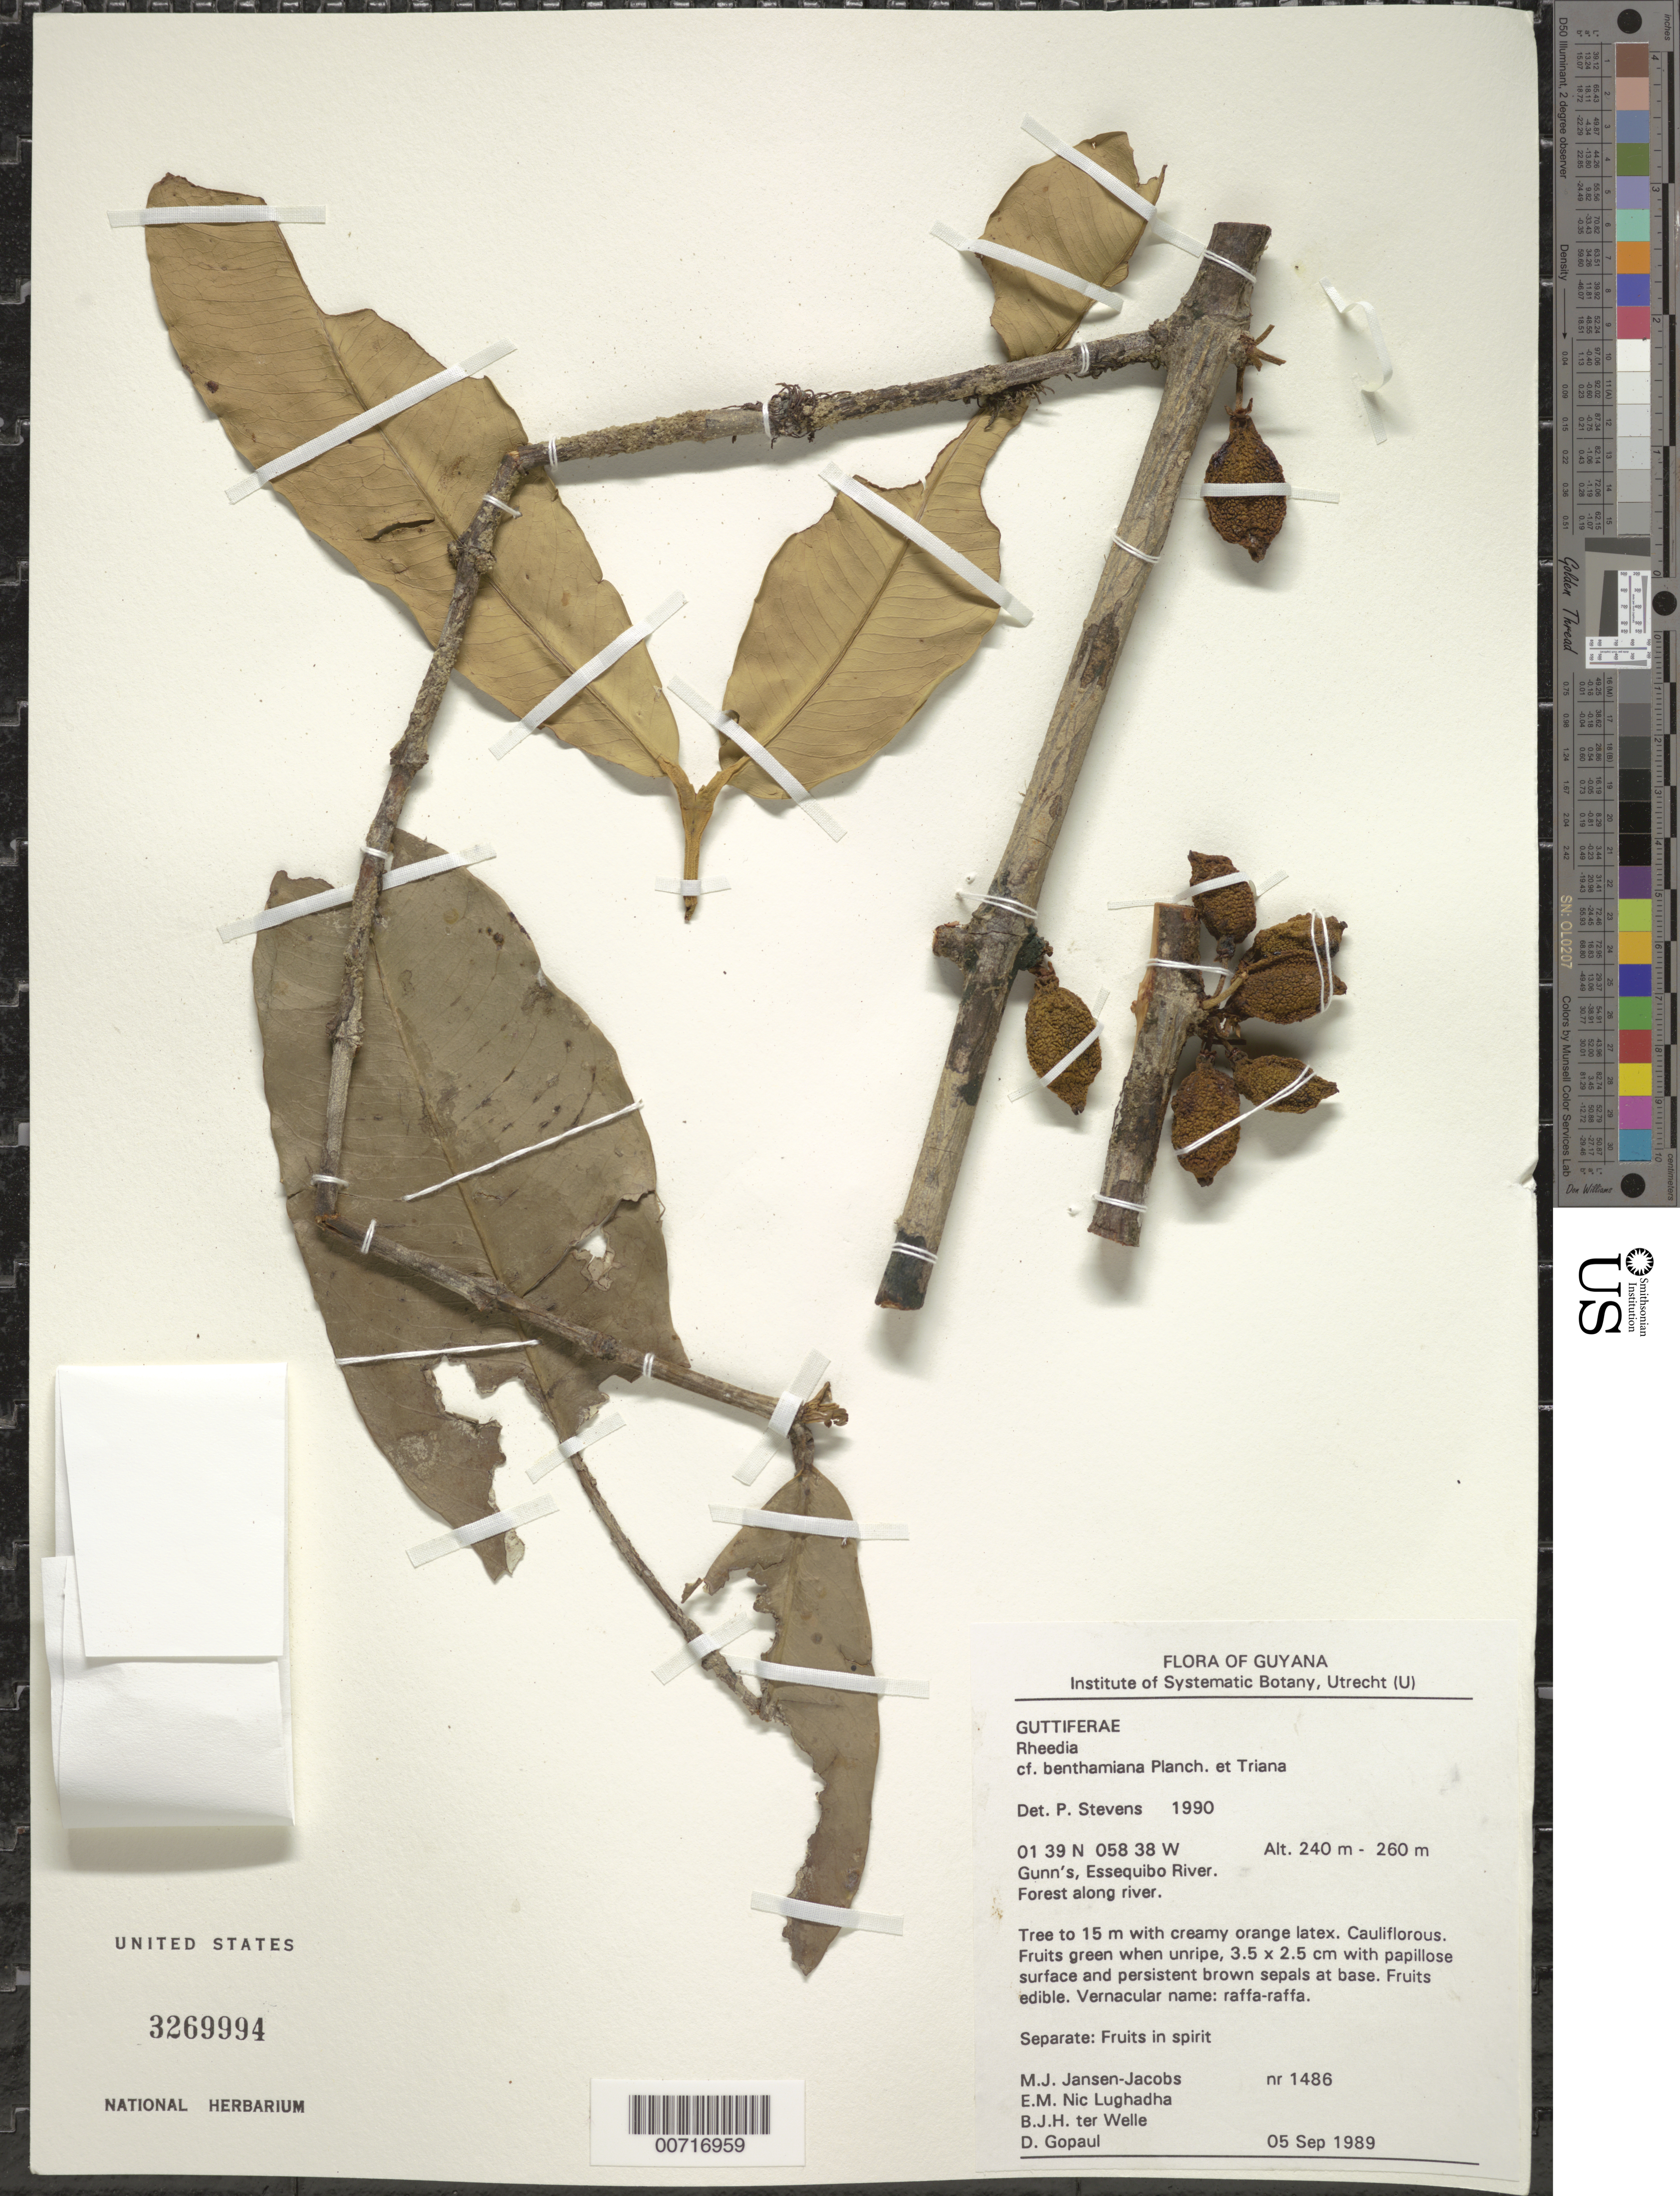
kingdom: Plantae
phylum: Tracheophyta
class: Magnoliopsida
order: Malpighiales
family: Clusiaceae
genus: Garcinia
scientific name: Garcinia benthamiana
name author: (Planch. & Triana) Pipoly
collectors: M. J. Jansen-Jacobs, E. Nic Lughadha, B. Welle & D. Gopaul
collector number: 1486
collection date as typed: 5-Sep-89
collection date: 1989-09-05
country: Guyana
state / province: U. Takutu-U. Essequibo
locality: Gunn's, Essequibo River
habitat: Forest along river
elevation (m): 240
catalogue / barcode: US 3269994